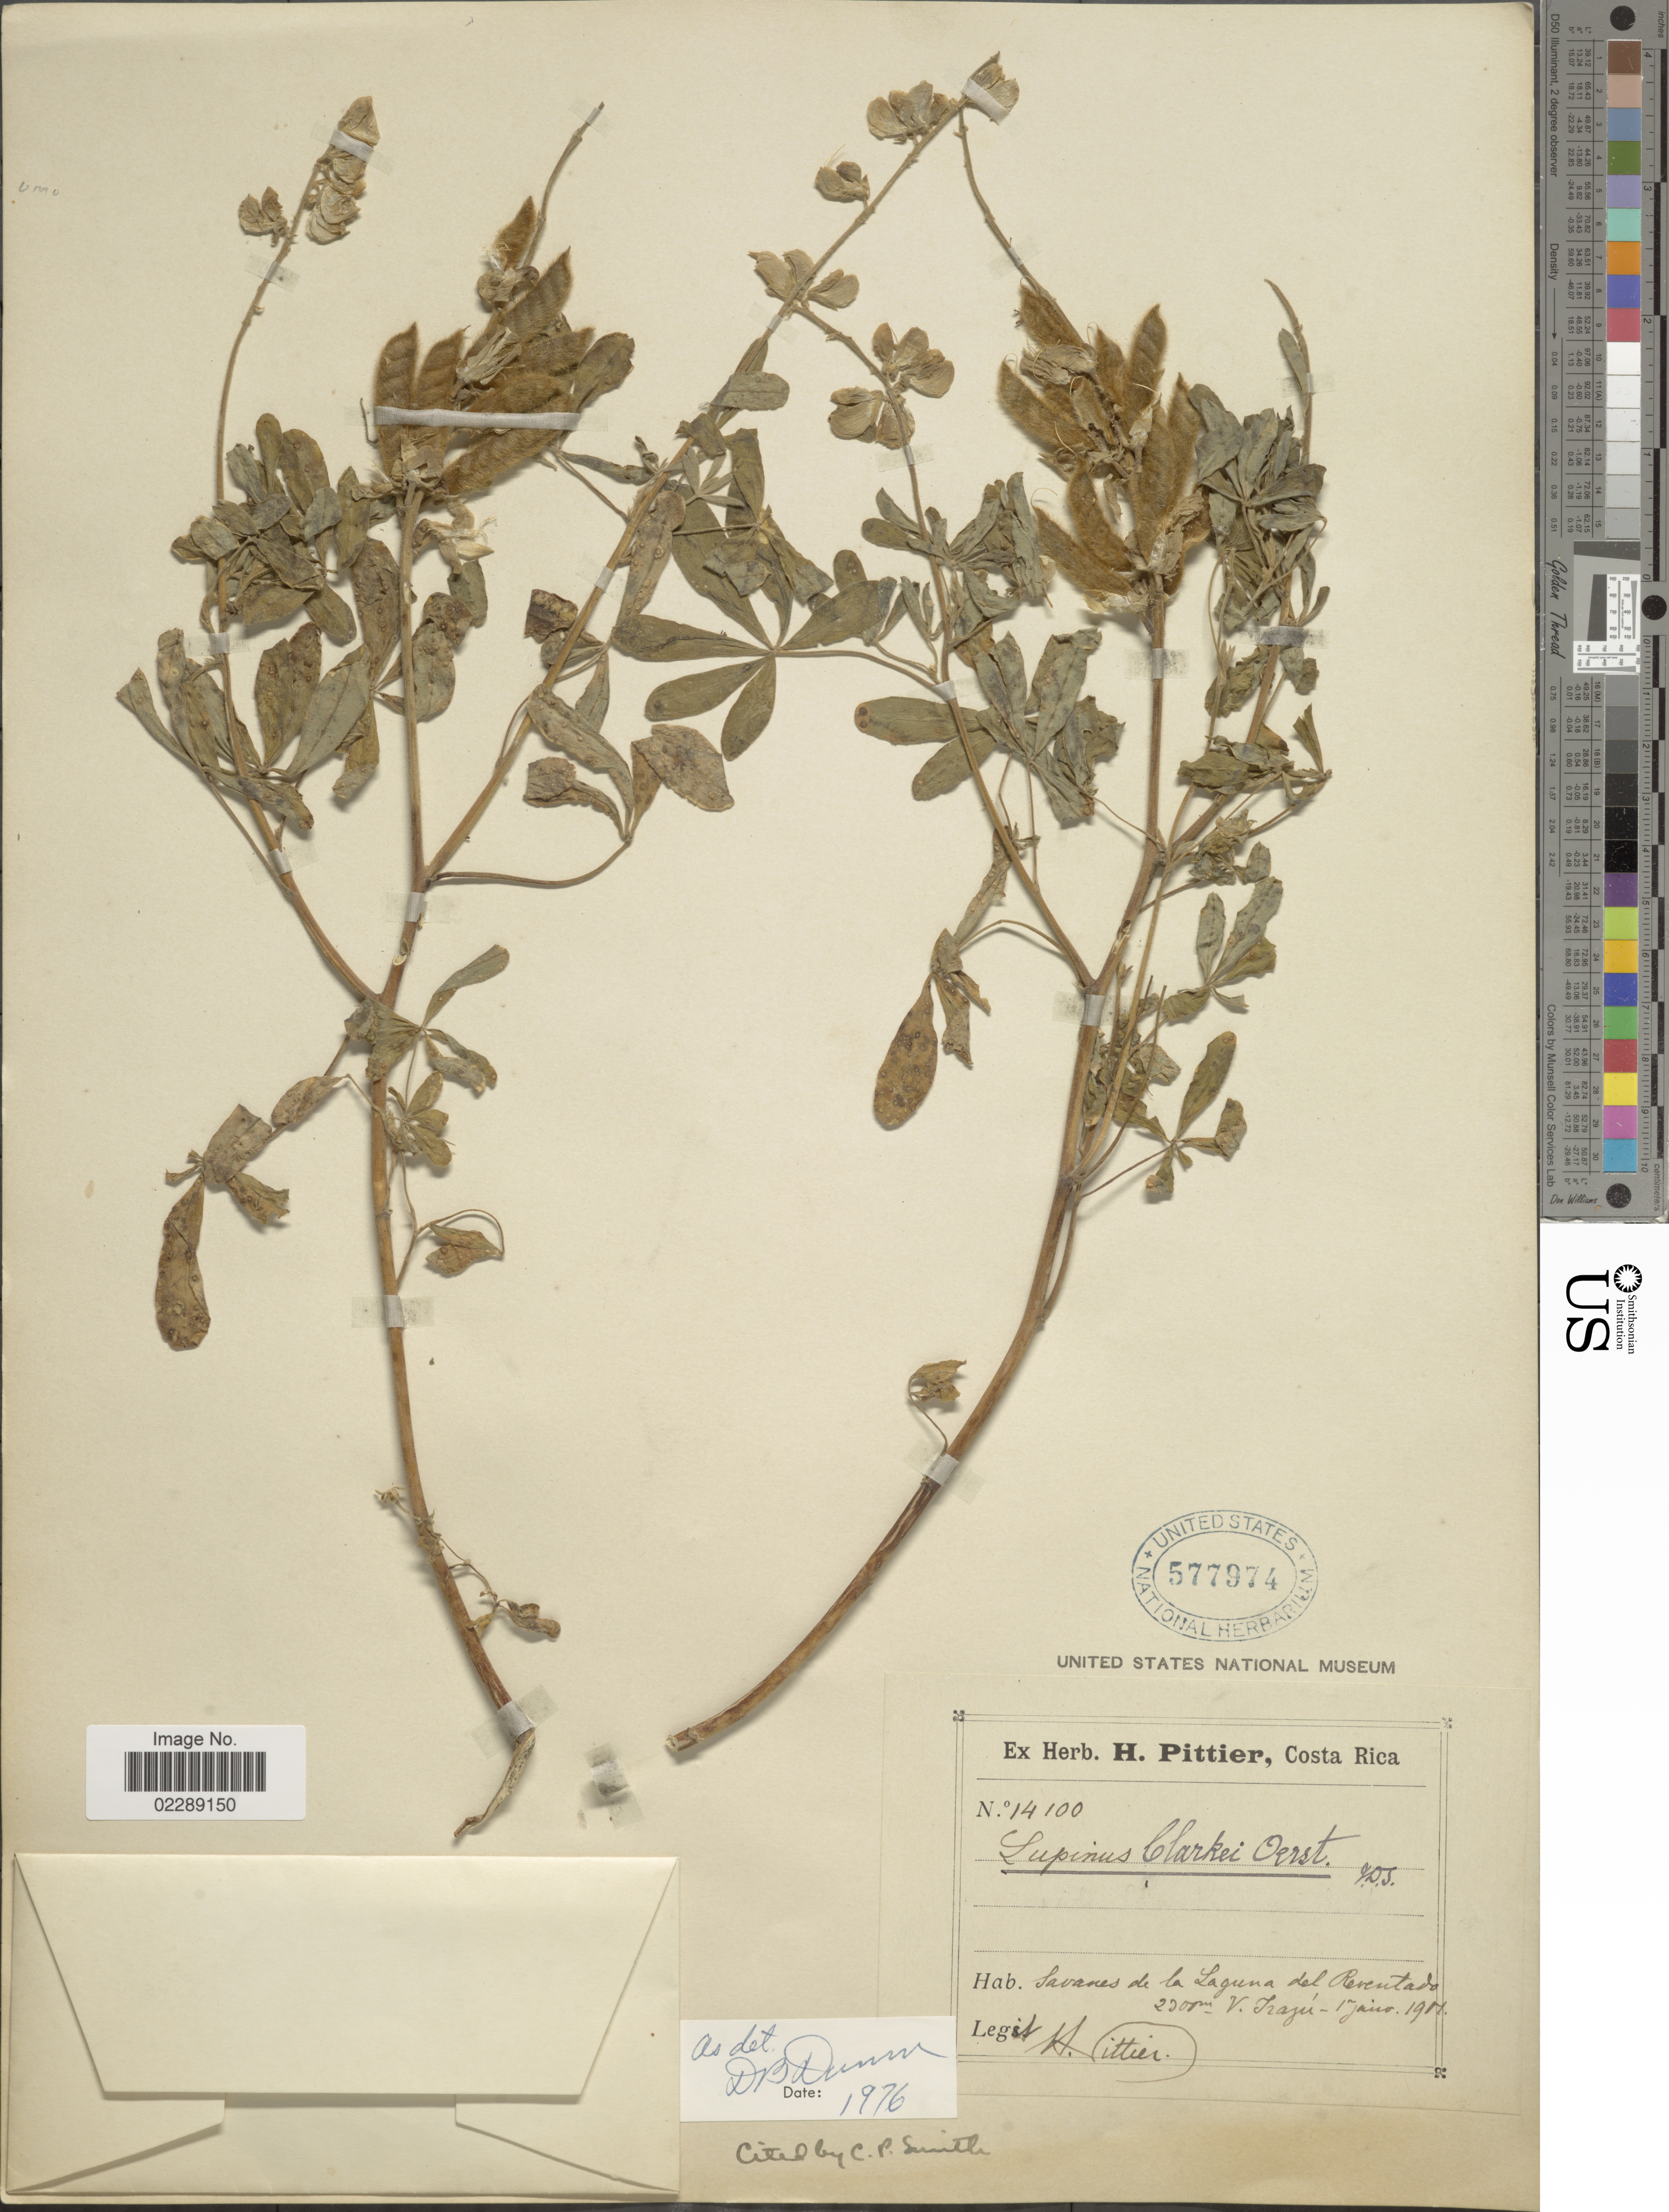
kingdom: Plantae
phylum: Tracheophyta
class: Magnoliopsida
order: Fabales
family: Fabaceae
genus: Lupinus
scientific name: Lupinus clarkei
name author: Oerst.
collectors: H. F. Pittier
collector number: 14100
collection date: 1901-01-01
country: Costa Rica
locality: Savanna de la Laguna del Recuntado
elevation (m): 2200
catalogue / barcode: US 577974